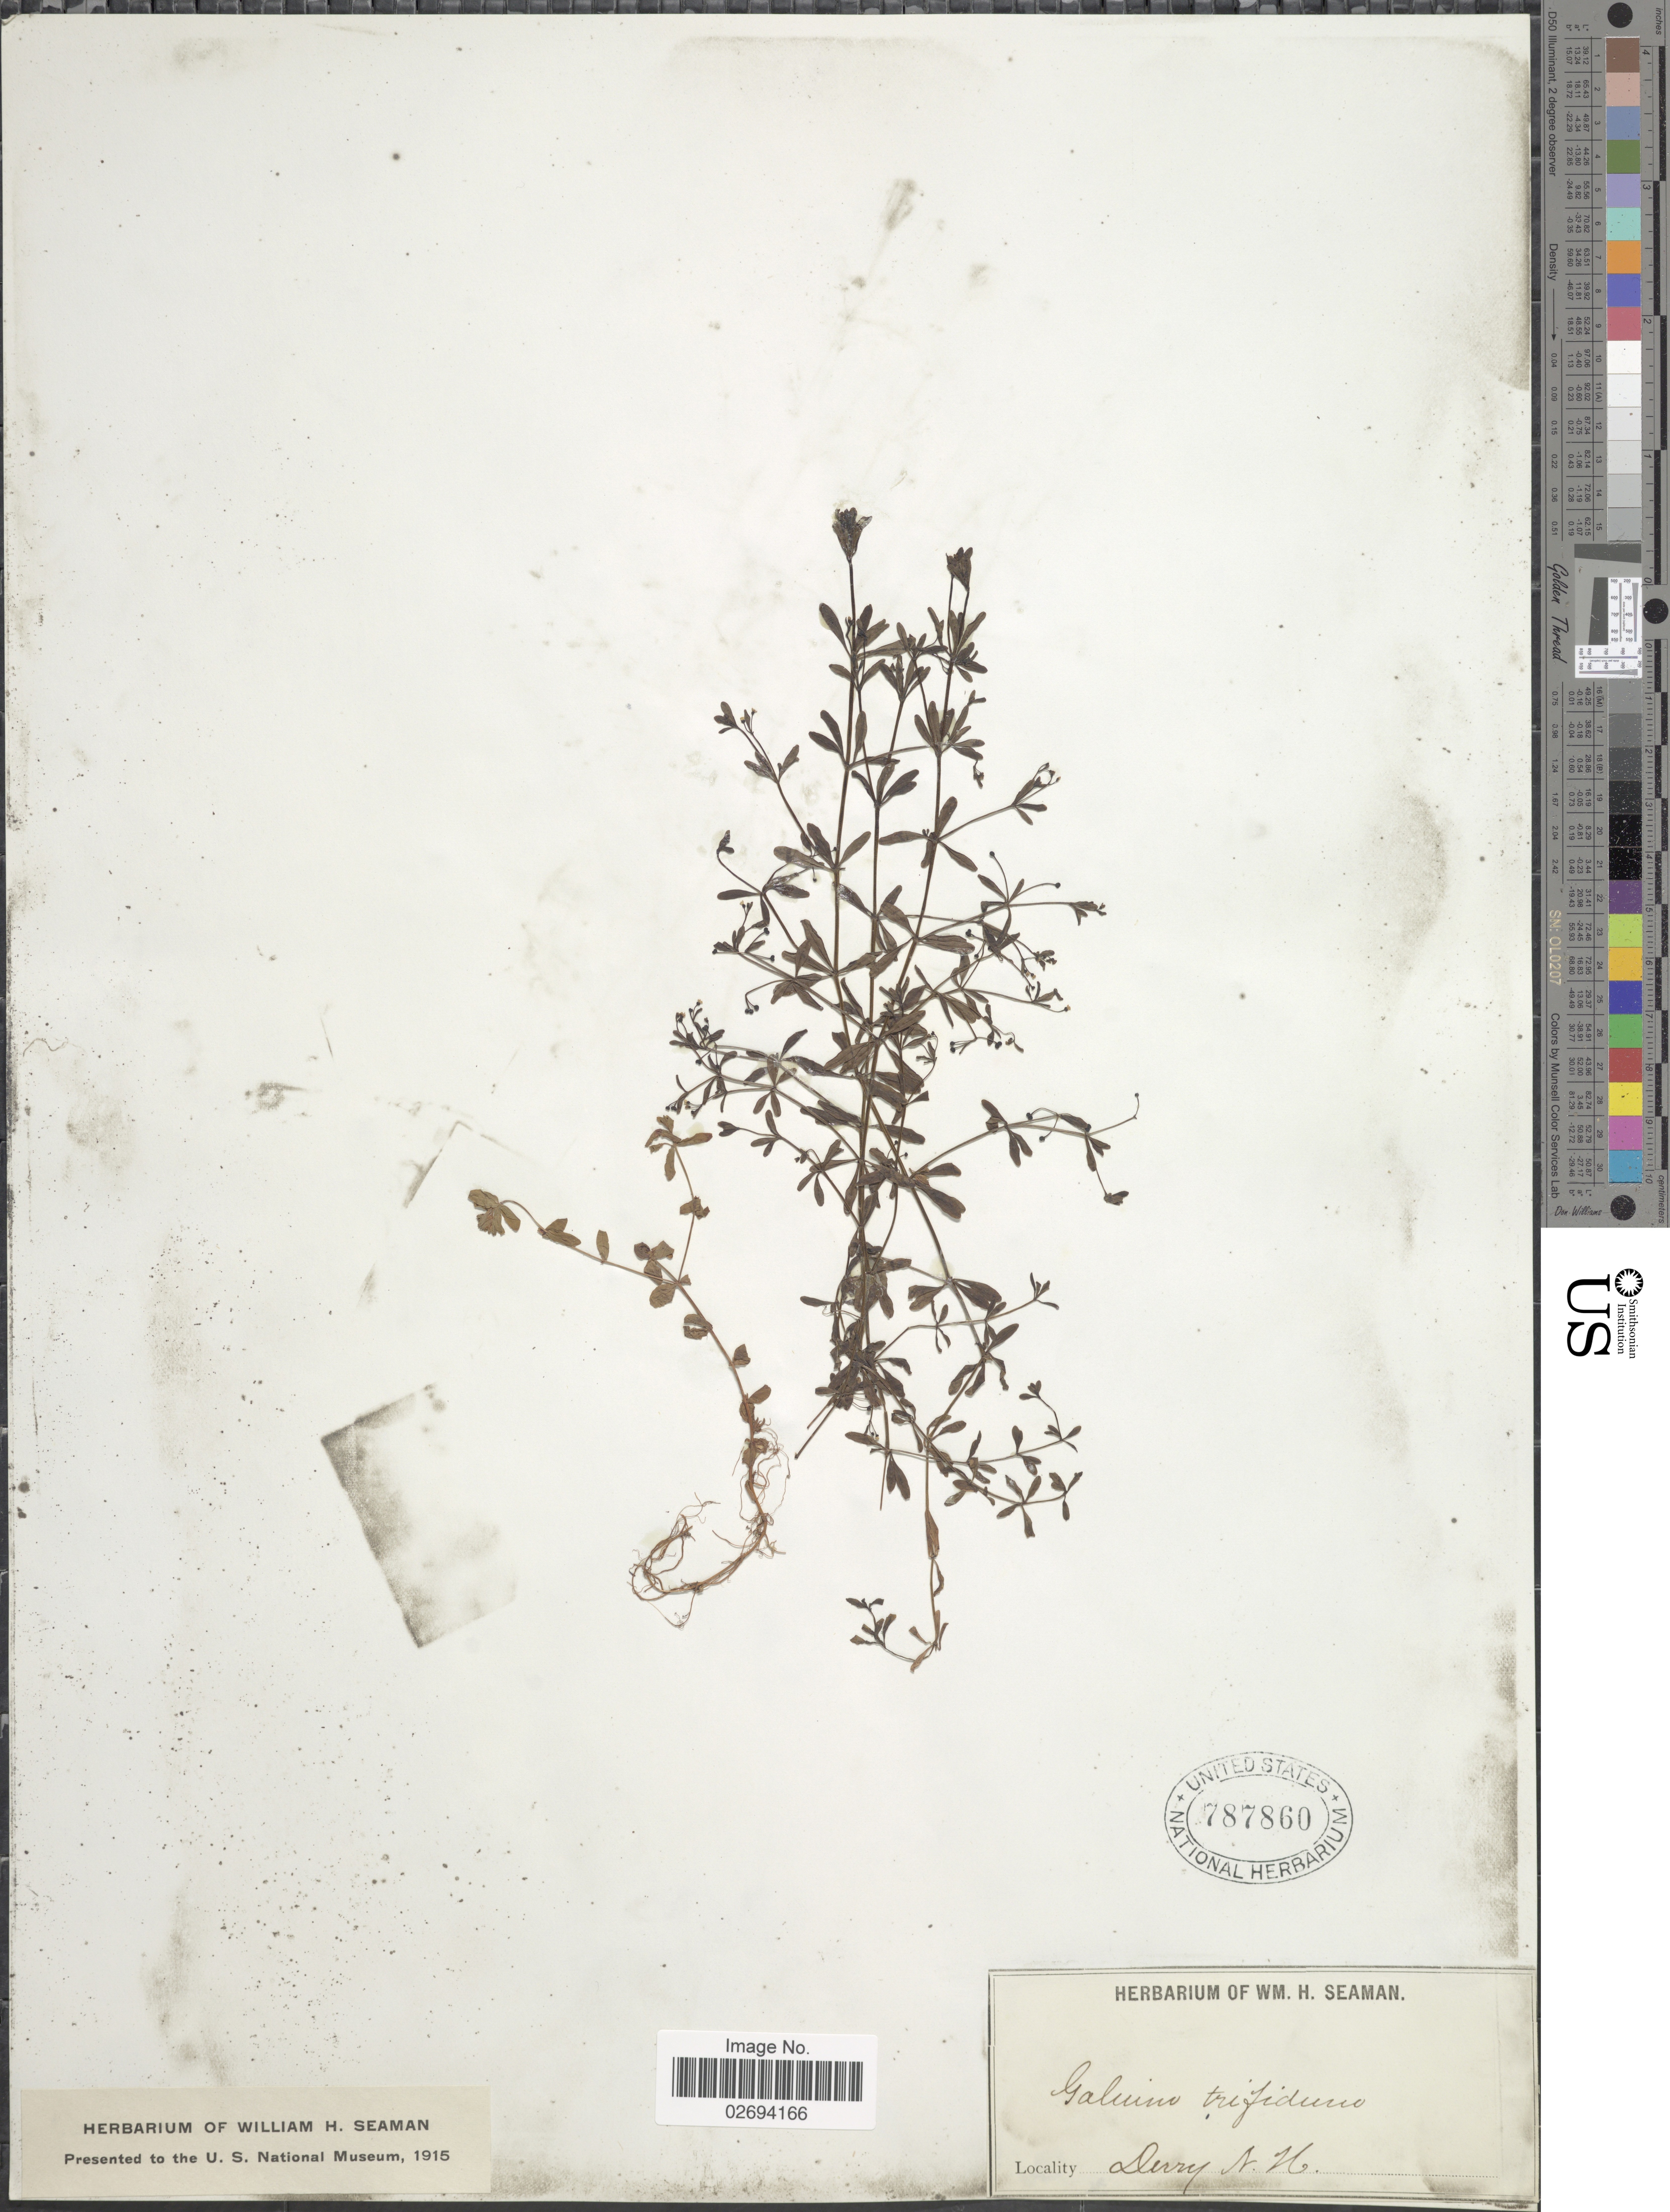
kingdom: Plantae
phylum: Tracheophyta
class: Magnoliopsida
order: Gentianales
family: Rubiaceae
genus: Galium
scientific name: Galium trifidum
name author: L.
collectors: W. Seaman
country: United States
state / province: New Hampshire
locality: Derry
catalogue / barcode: US 787860